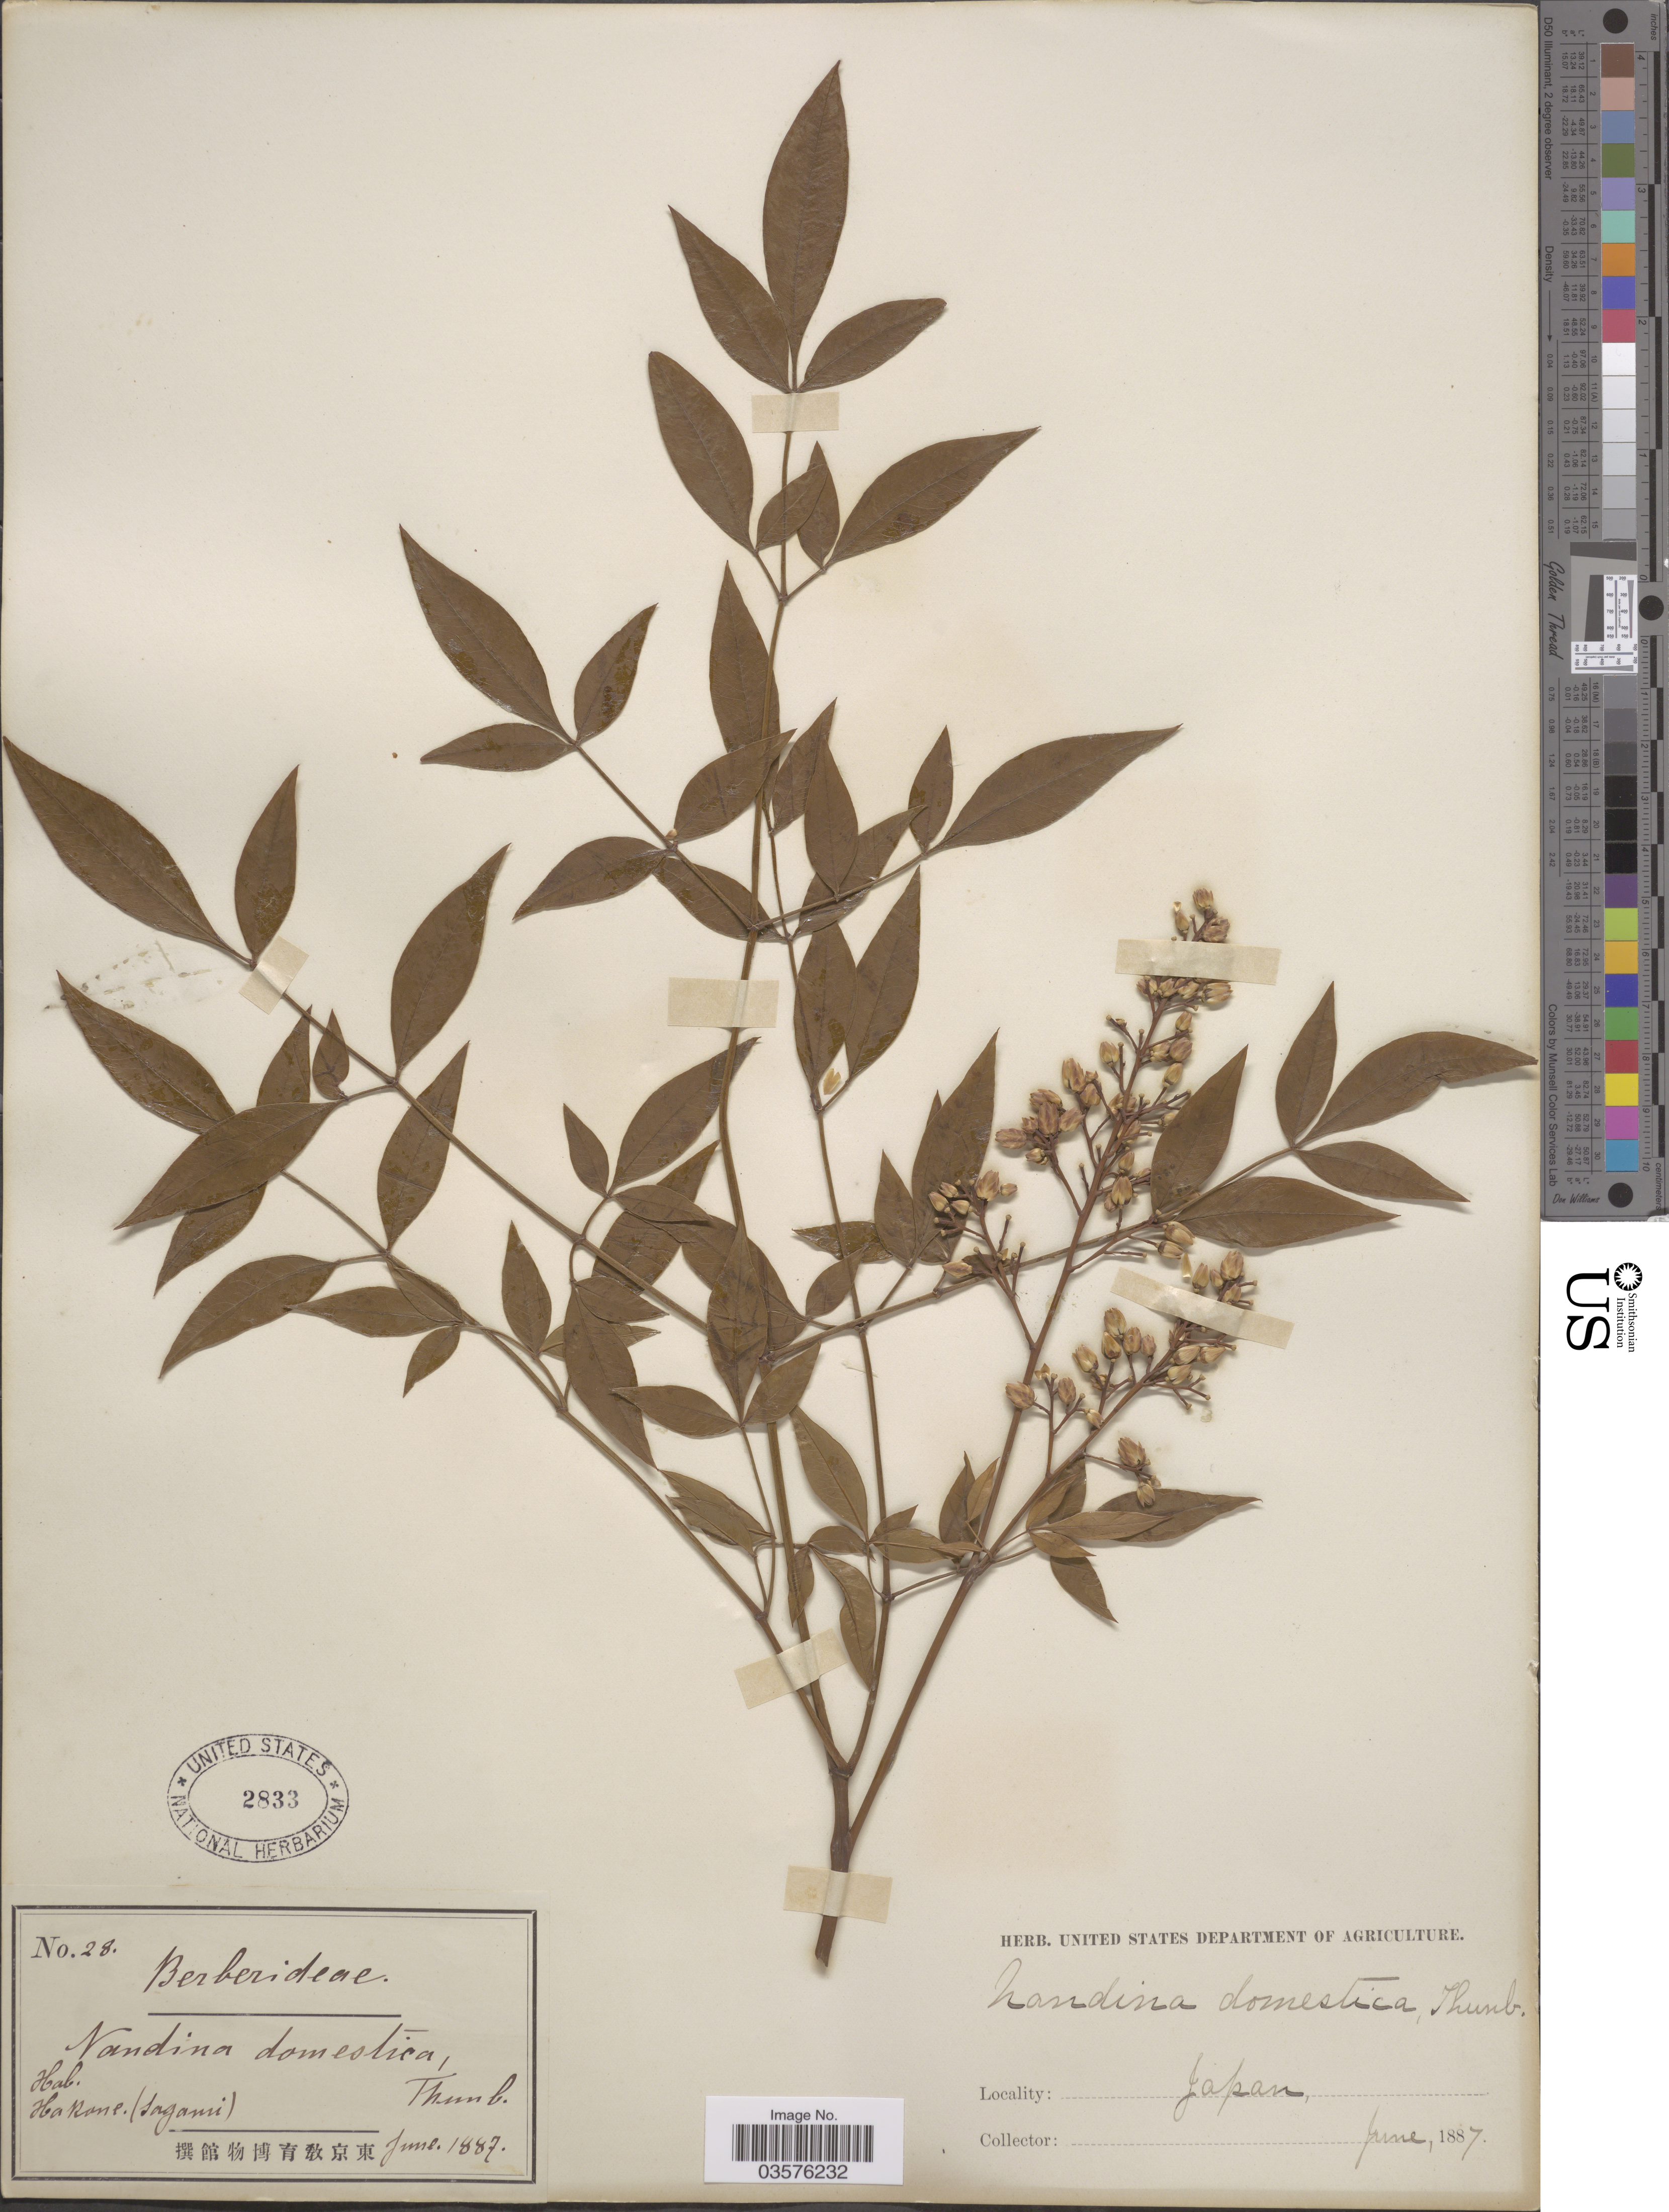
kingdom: Plantae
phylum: Tracheophyta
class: Magnoliopsida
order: Ranunculales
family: Berberidaceae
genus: Nandina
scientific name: Nandina domestica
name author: Thunb.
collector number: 28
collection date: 1887-06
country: Japan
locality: Hakane (Sagami).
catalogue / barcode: US 2833